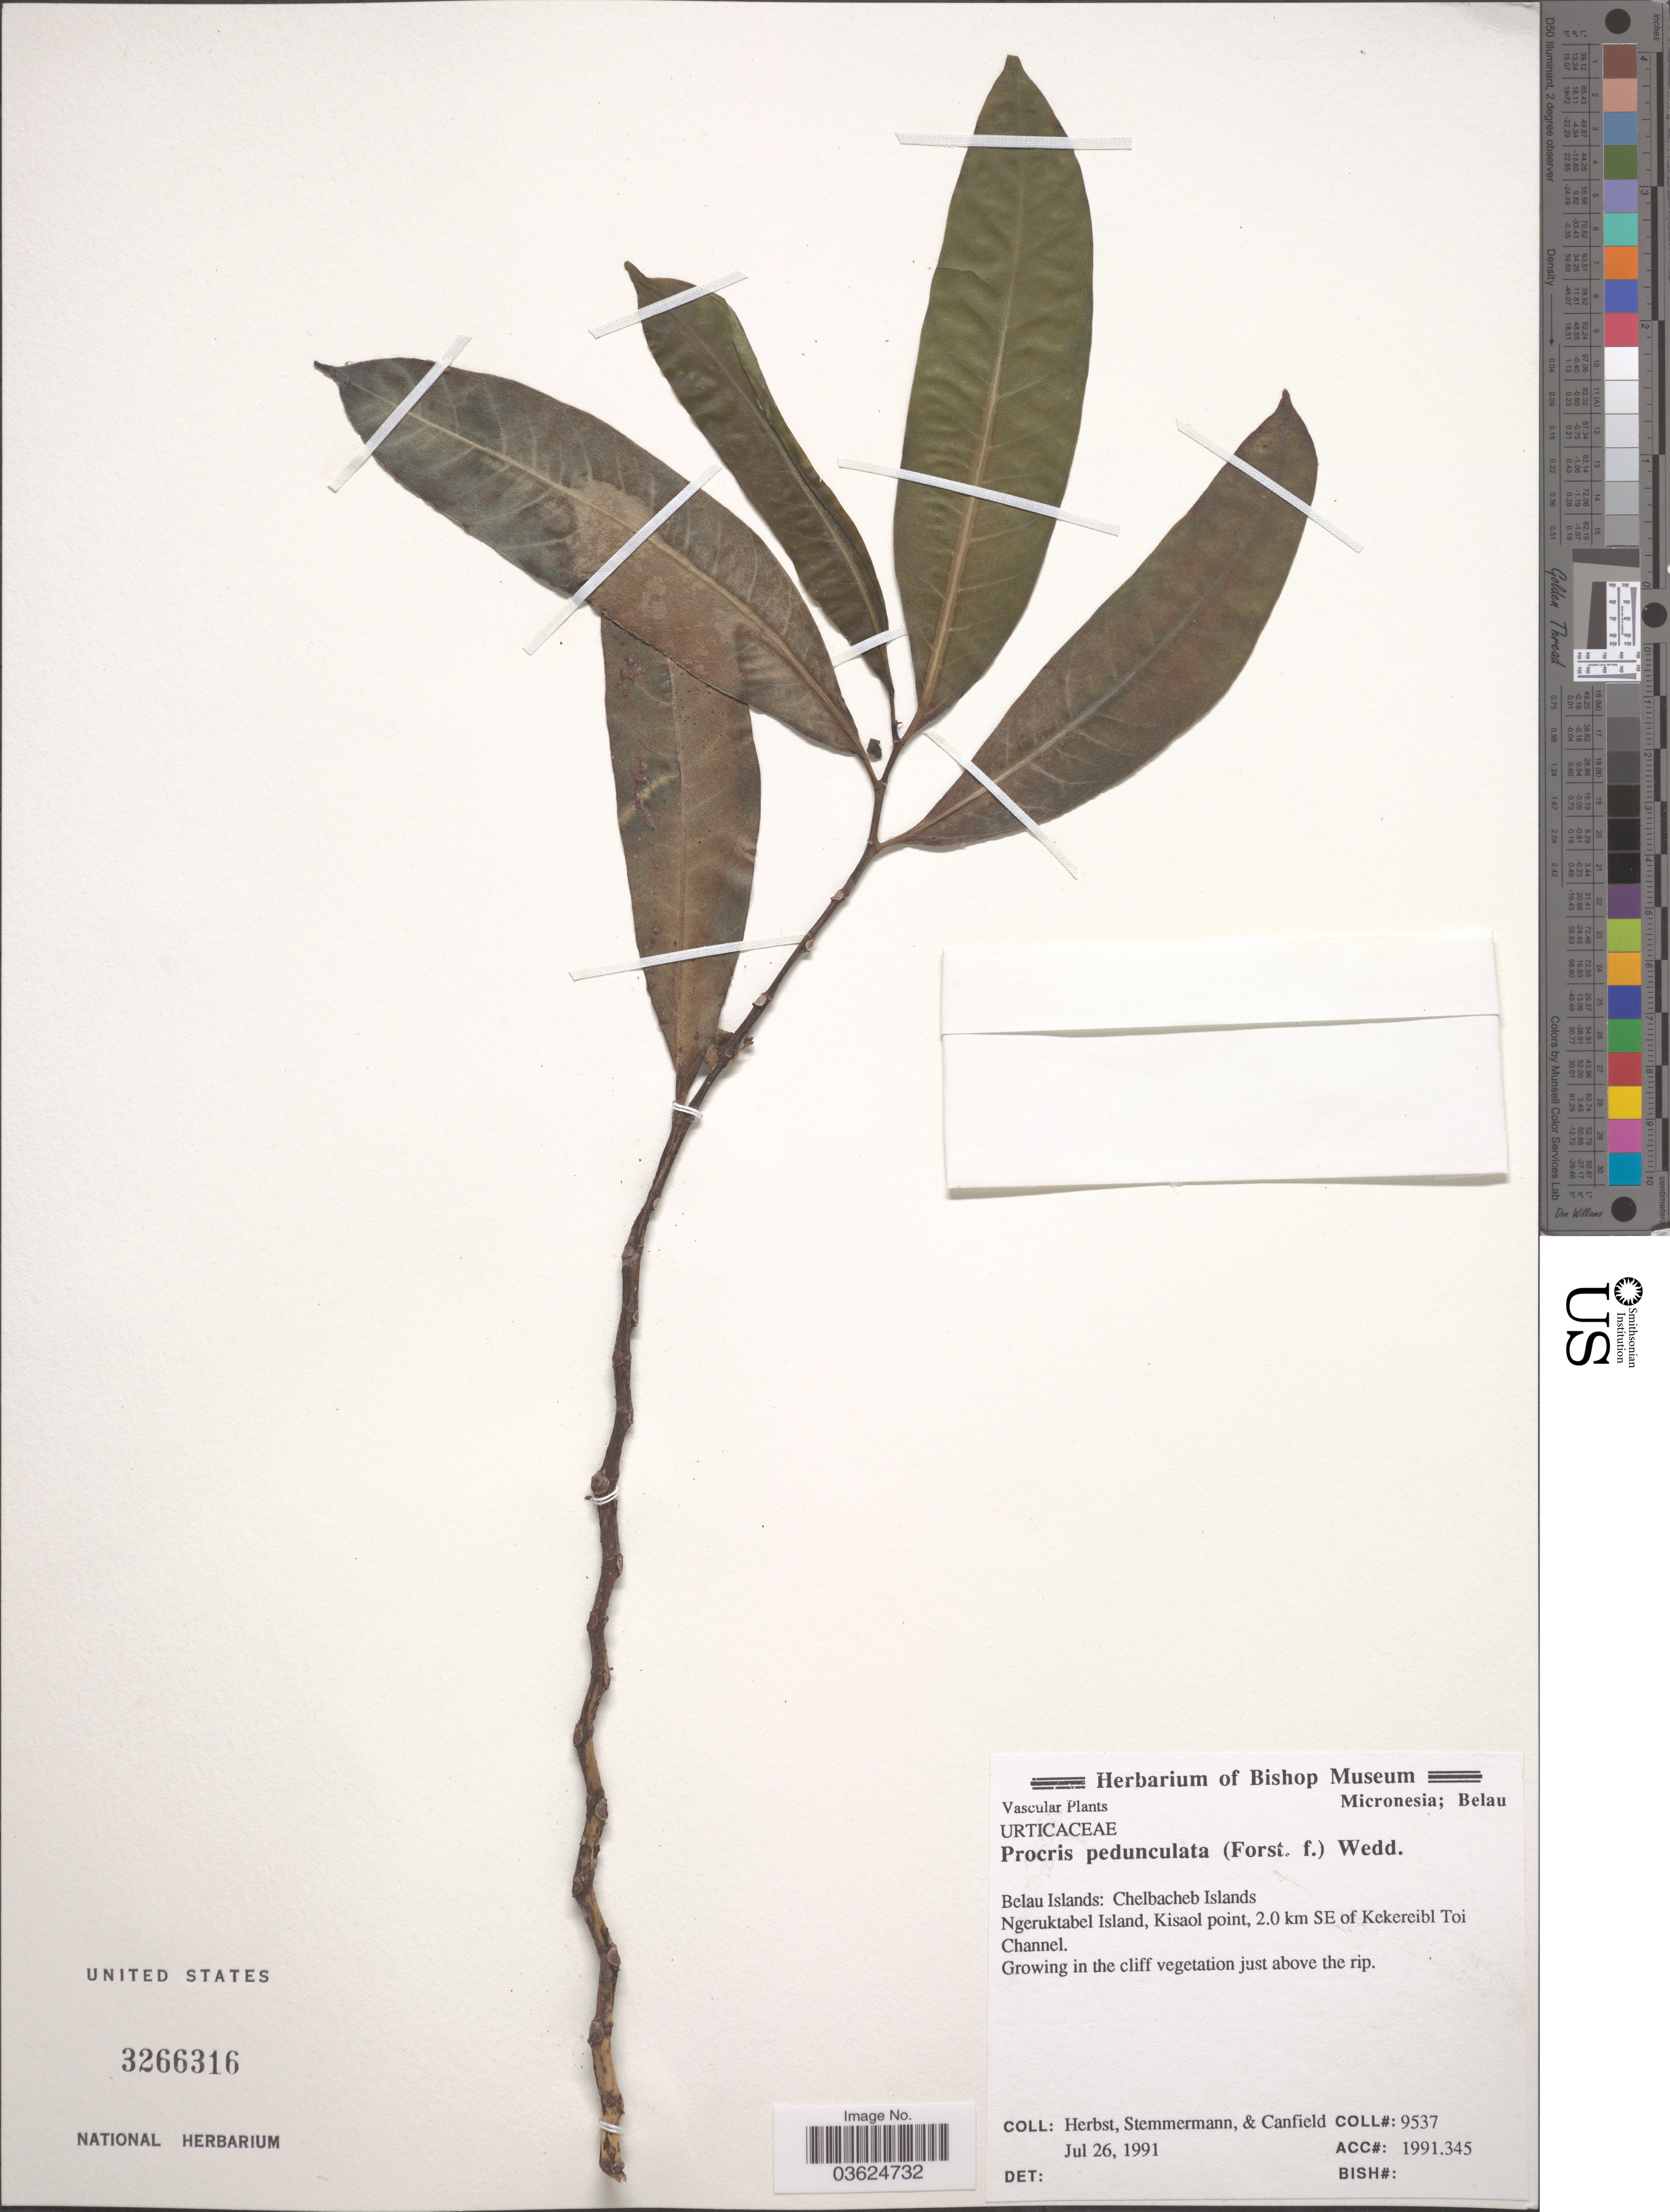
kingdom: Plantae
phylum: Tracheophyta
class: Magnoliopsida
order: Rosales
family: Urticaceae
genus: Procris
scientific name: Procris pedunculata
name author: (J.R. Forst. & G. Forst.) Wedd.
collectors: -. Herbst, -. Stemmermann & -. Canfield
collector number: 9537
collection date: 1991-07-26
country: Palau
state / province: Koror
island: Ngeruktabel [Urukthapel]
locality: Micronesia. Belau Islands: Chelbacheb Islands. Ngeruktabel Island, Kisaol point, 2.0 km SE of Kekereibl Toi Channel.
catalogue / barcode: US 3266316